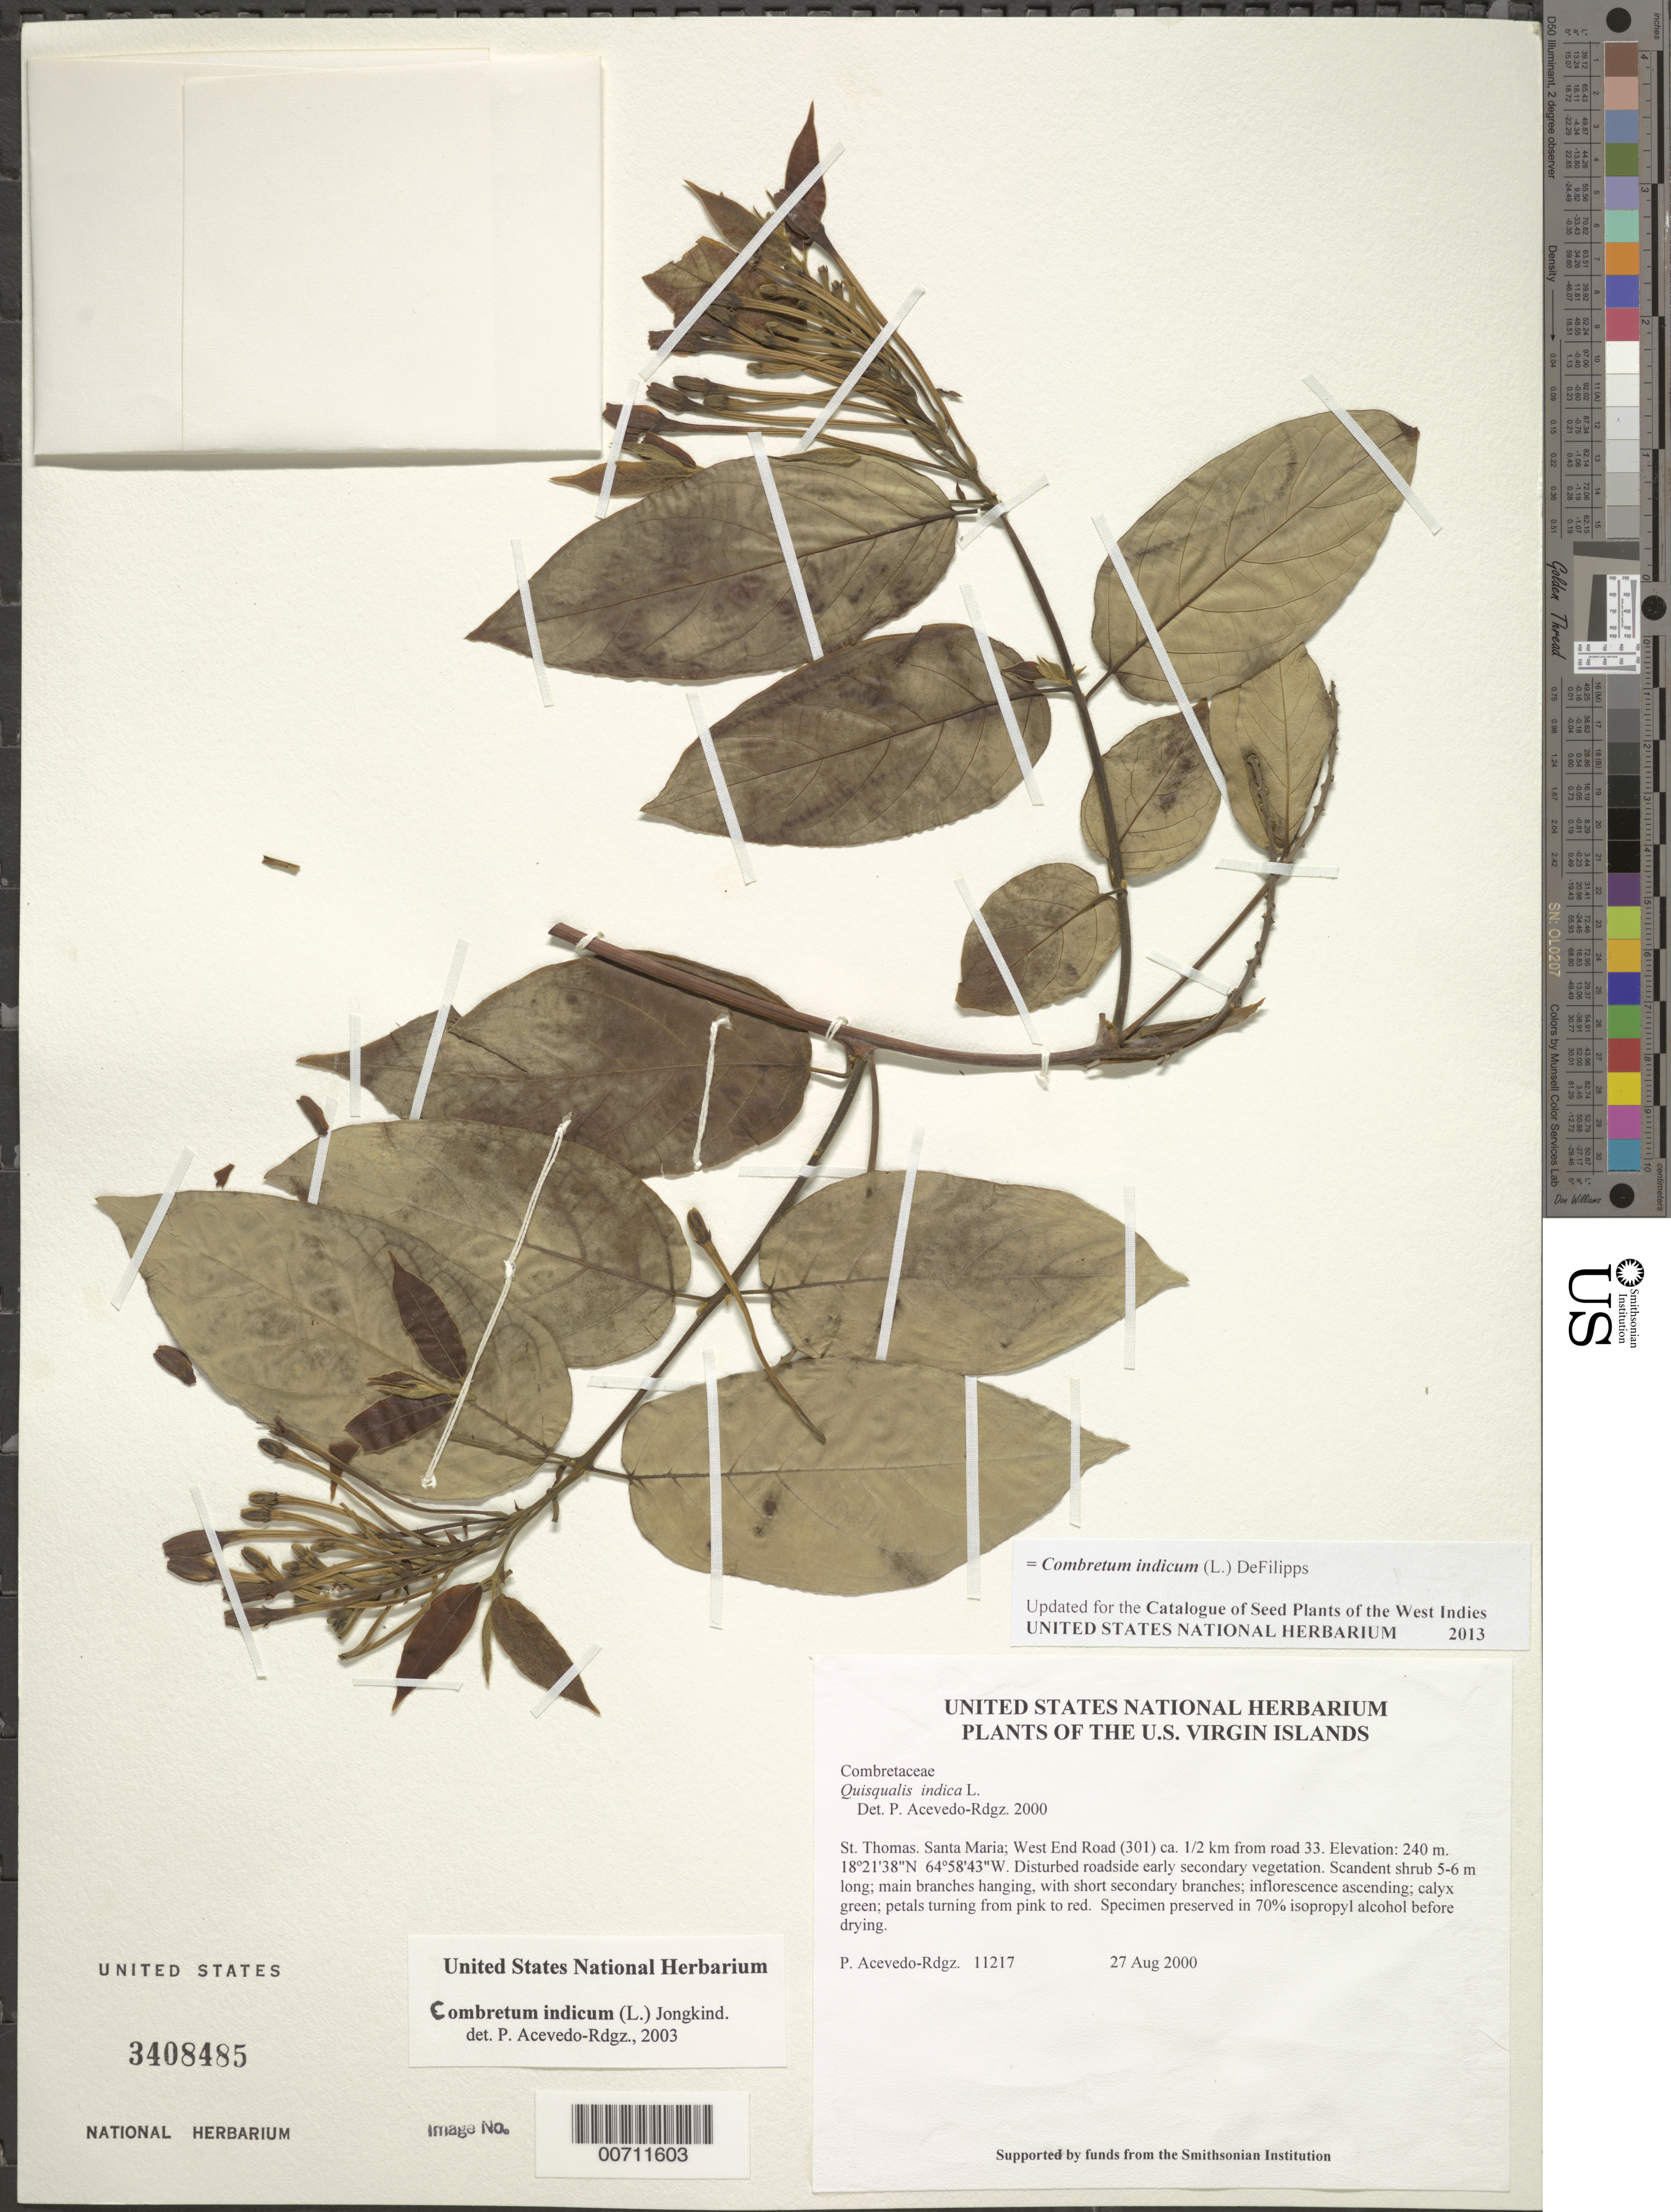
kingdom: Plantae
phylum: Tracheophyta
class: Magnoliopsida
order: Myrtales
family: Combretaceae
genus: Combretum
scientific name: Combretum indicum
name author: (L.) DeFilipps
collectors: P. Acevedo-Rodr.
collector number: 11217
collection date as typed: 27 Aug 2000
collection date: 2000-08-27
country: U.S. Virgin Islands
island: St. Thomas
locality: Santa Maria; West End Road (301) ca. 1/2 km from road 33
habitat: Disturbed roadside early secondary vegetation.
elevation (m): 240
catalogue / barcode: US 3408485